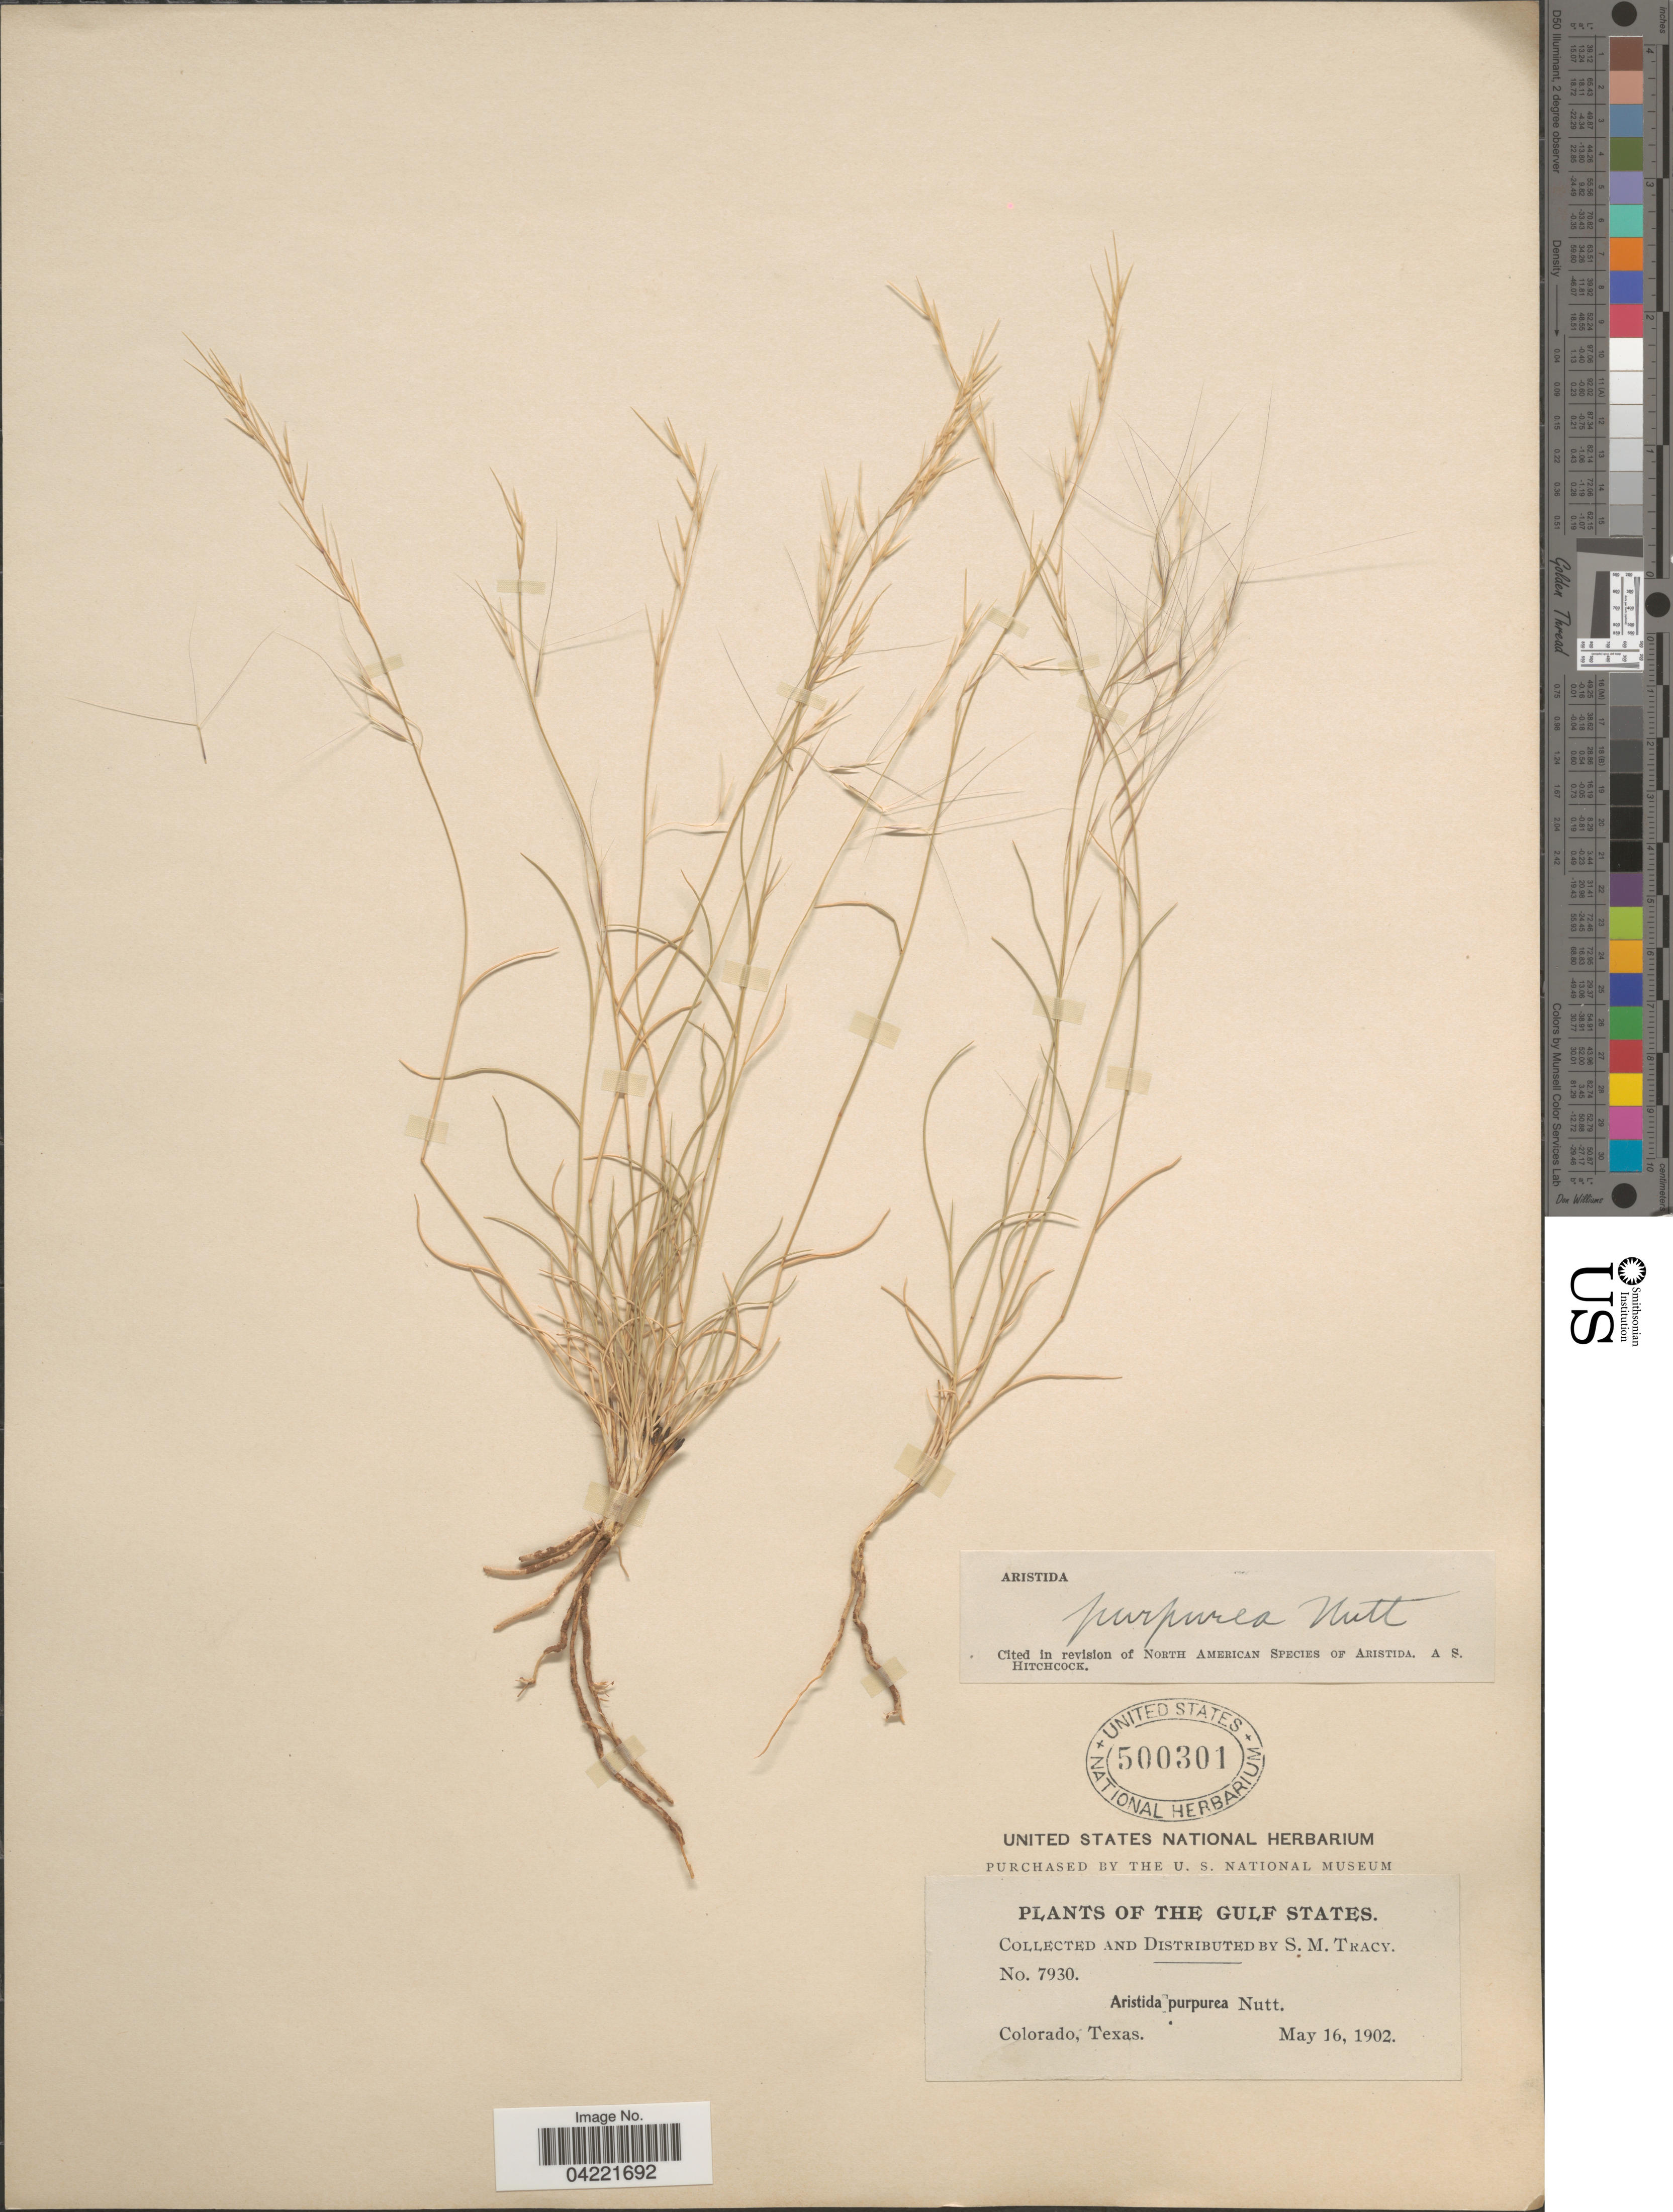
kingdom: Plantae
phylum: Tracheophyta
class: Liliopsida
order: Poales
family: Poaceae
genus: Aristida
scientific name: Aristida purpurea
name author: Nutt.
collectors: S. M. Tracy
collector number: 7930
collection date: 1902-05-16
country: United States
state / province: Texas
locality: The Gulf States. Colorado.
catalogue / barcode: US 500301